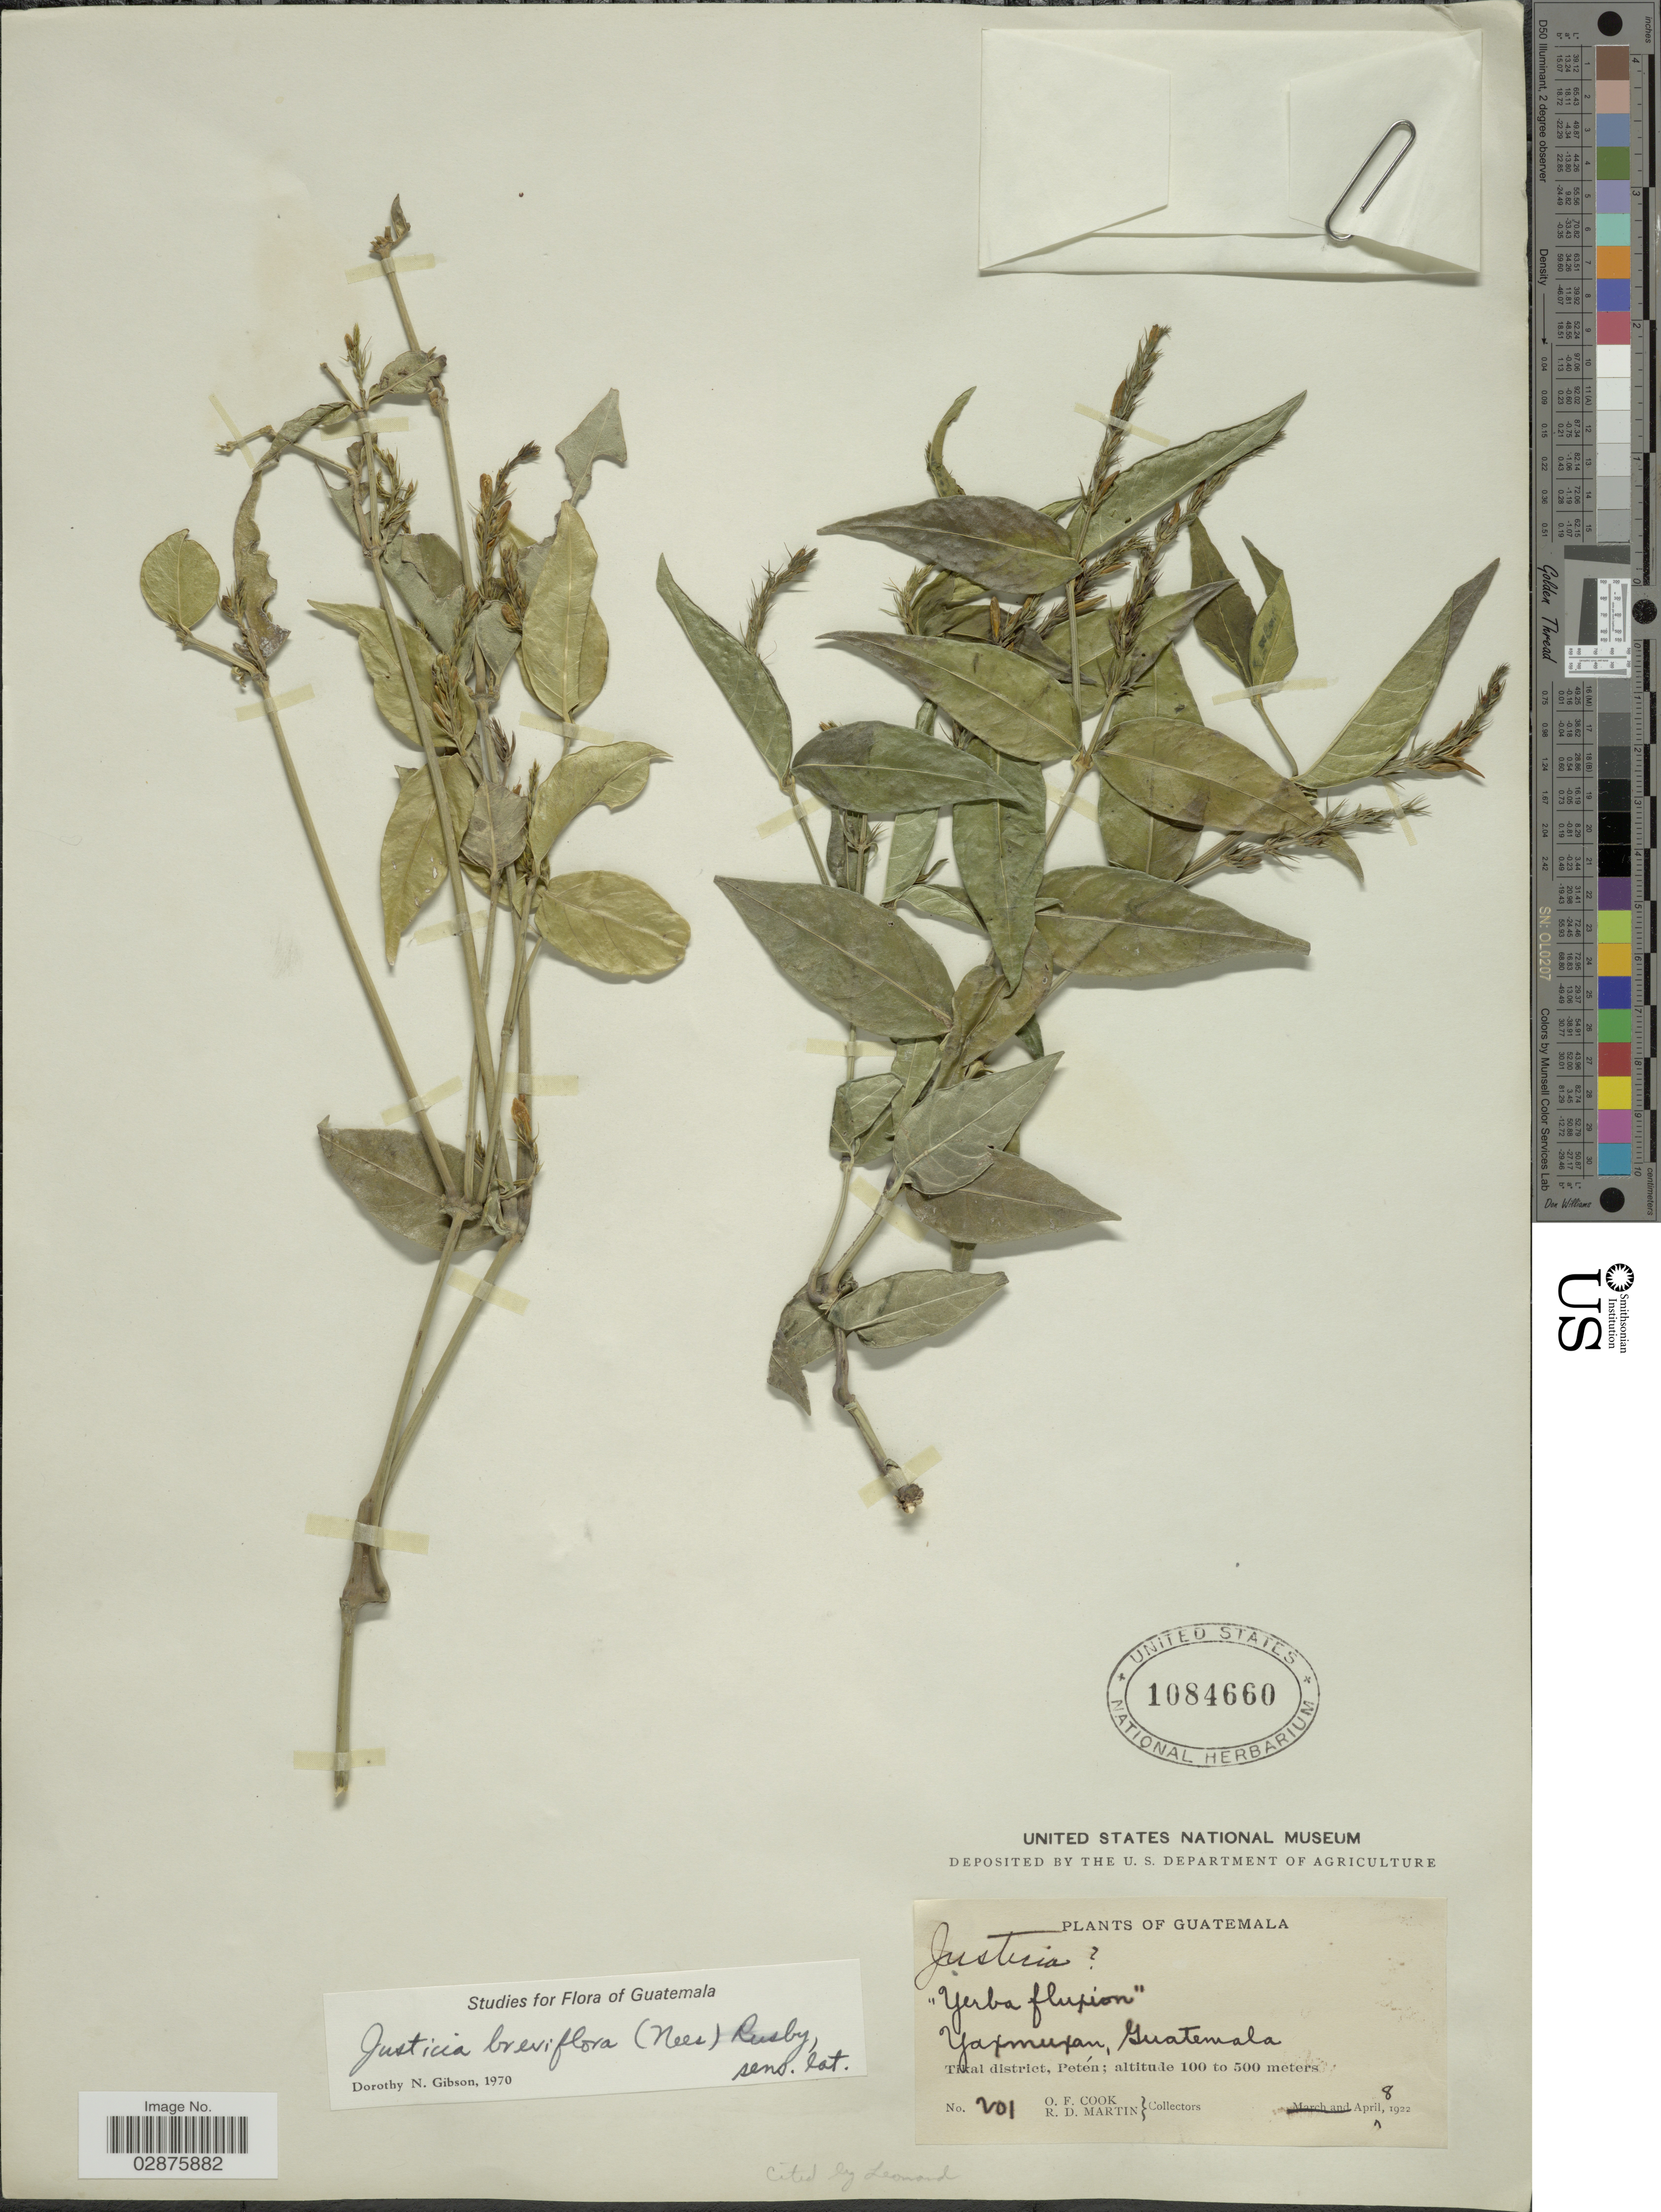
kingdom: Plantae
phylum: Tracheophyta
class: Magnoliopsida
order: Lamiales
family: Acanthaceae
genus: Justicia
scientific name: Justicia breviflora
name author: (Nees) Rusby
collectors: O. F. Cook & R. D. Martin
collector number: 201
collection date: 1922-04-08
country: Guatemala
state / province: El Petén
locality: Yaxmuxan, Tikal district.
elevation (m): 100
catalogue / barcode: US 1084660